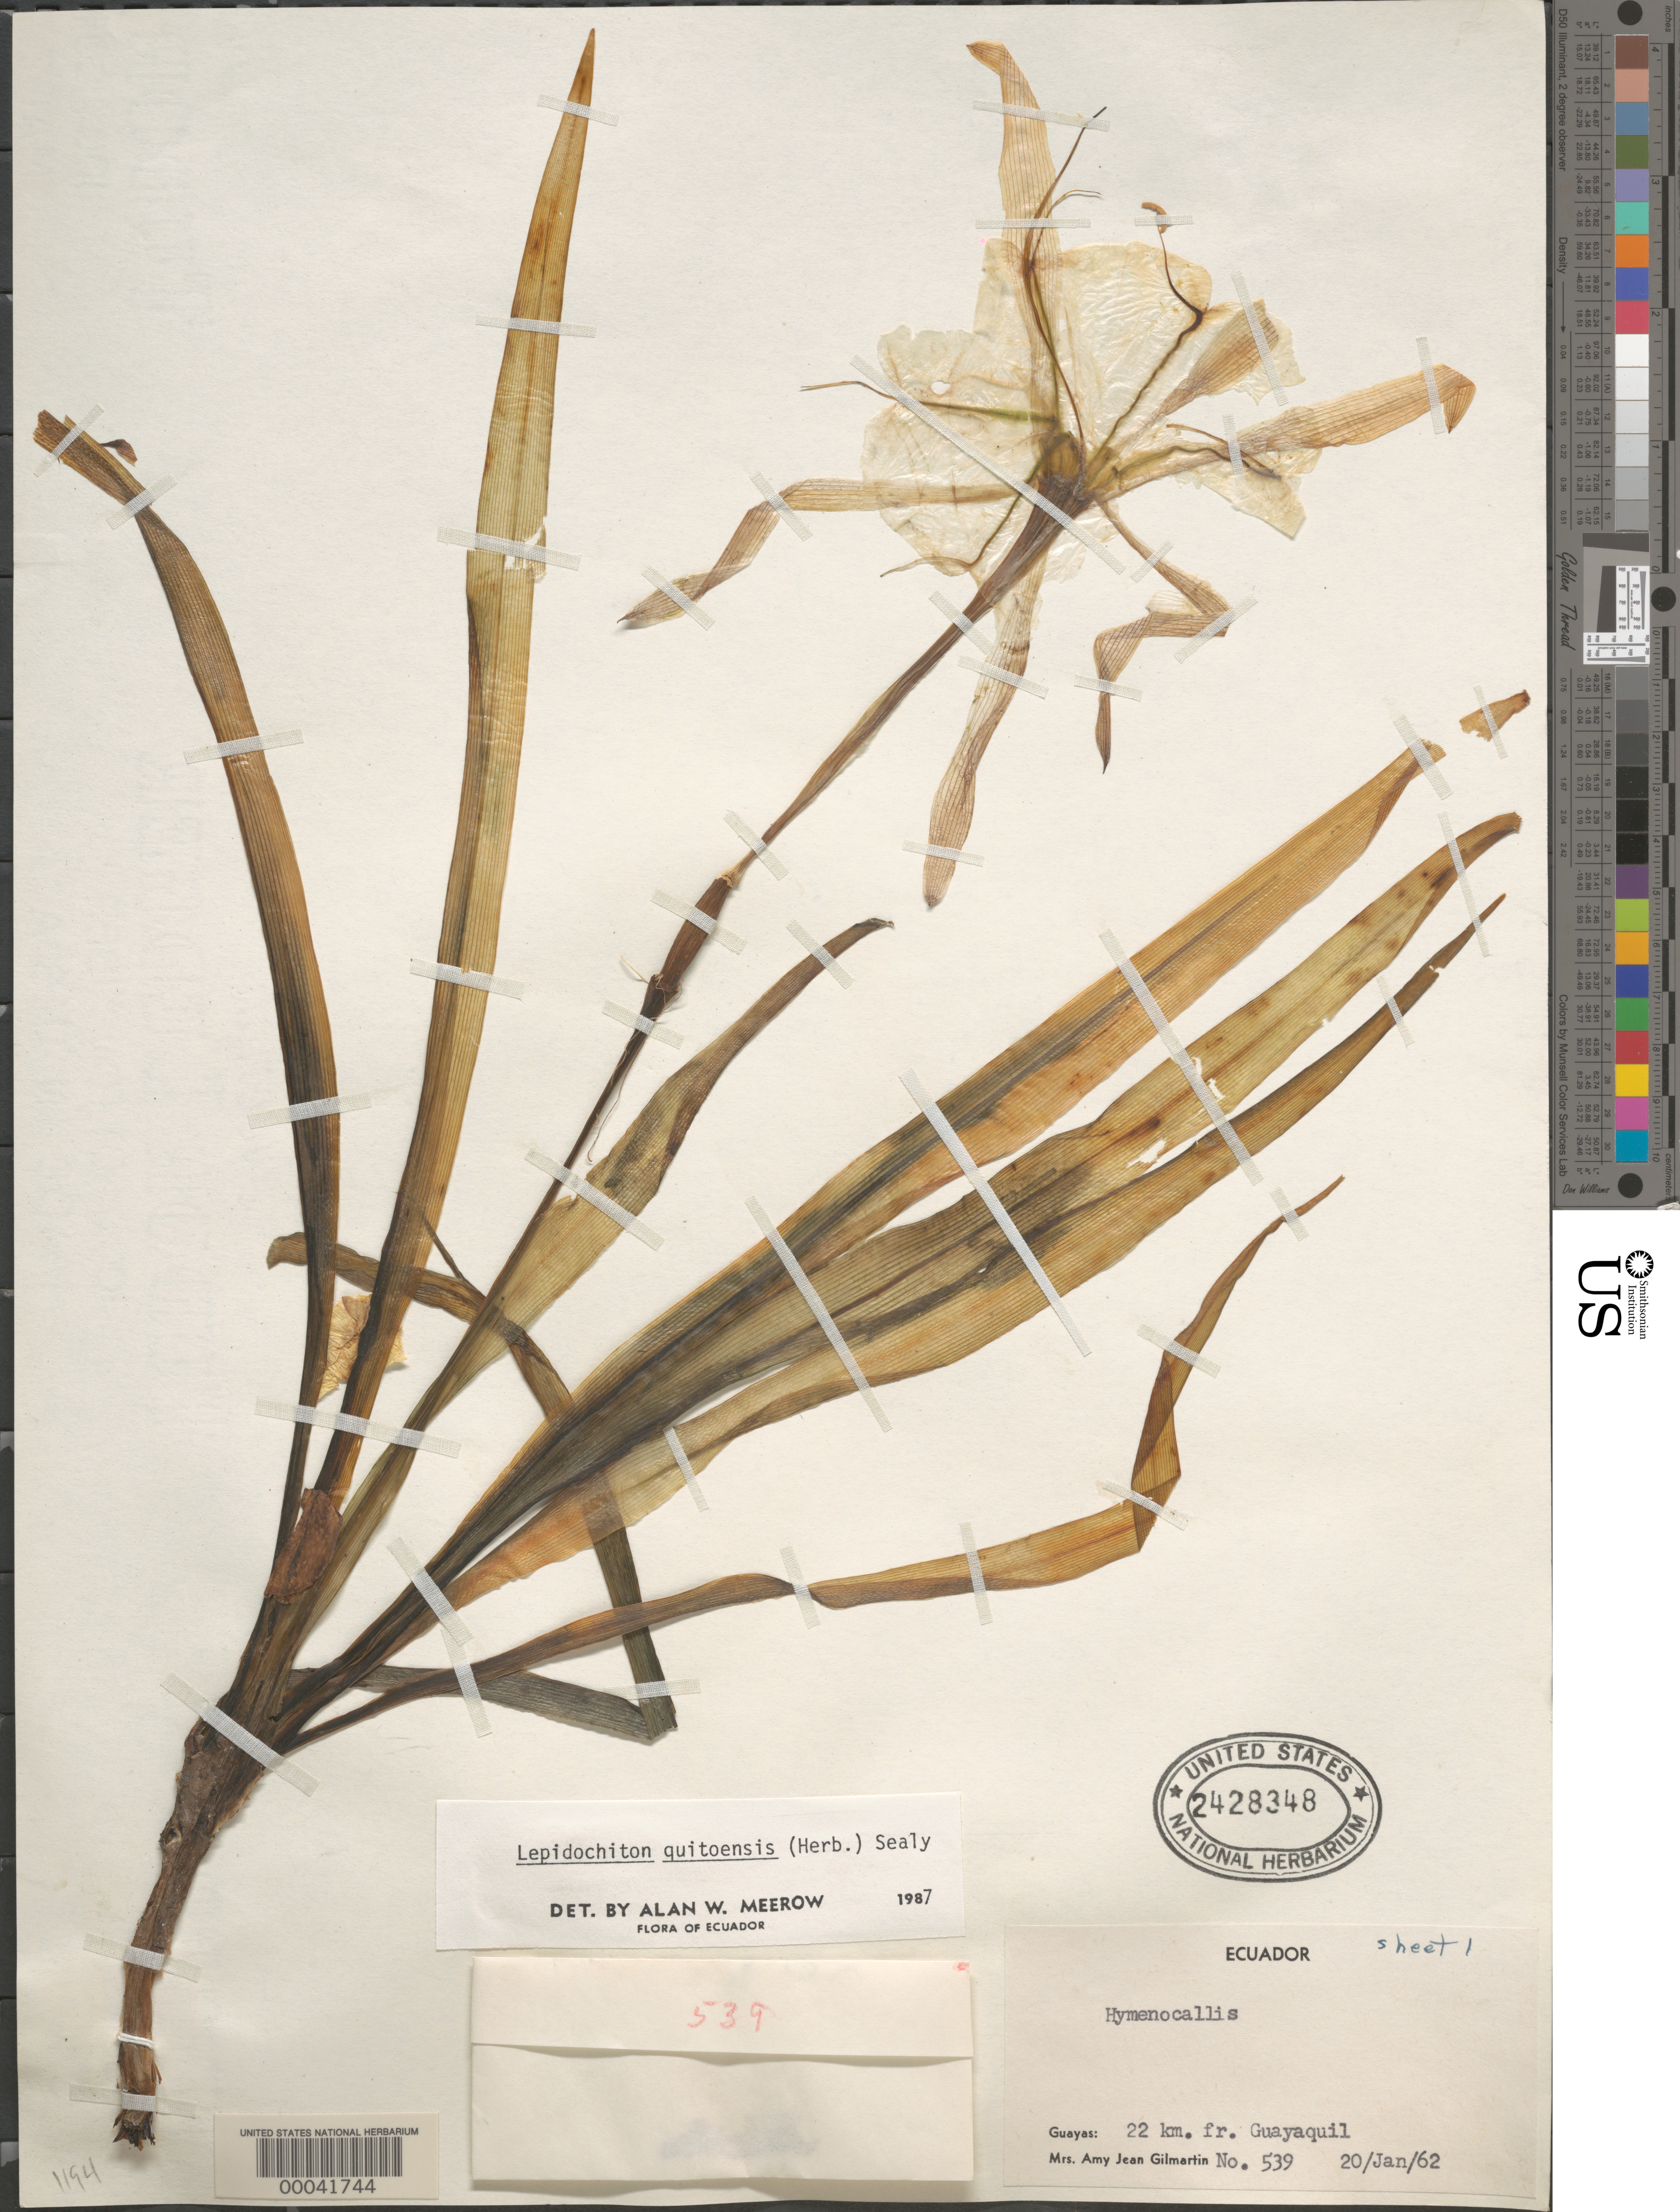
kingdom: Plantae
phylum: Tracheophyta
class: Liliopsida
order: Asparagales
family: Amaryllidaceae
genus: Hymenocallis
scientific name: Hymenocallis quitoensis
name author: Herb.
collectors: A. J. Gilmartin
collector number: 539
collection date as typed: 20 Jan 1962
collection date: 1962-01-20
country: Ecuador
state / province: Guayas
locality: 22 km from Guayaquil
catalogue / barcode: US 2428348